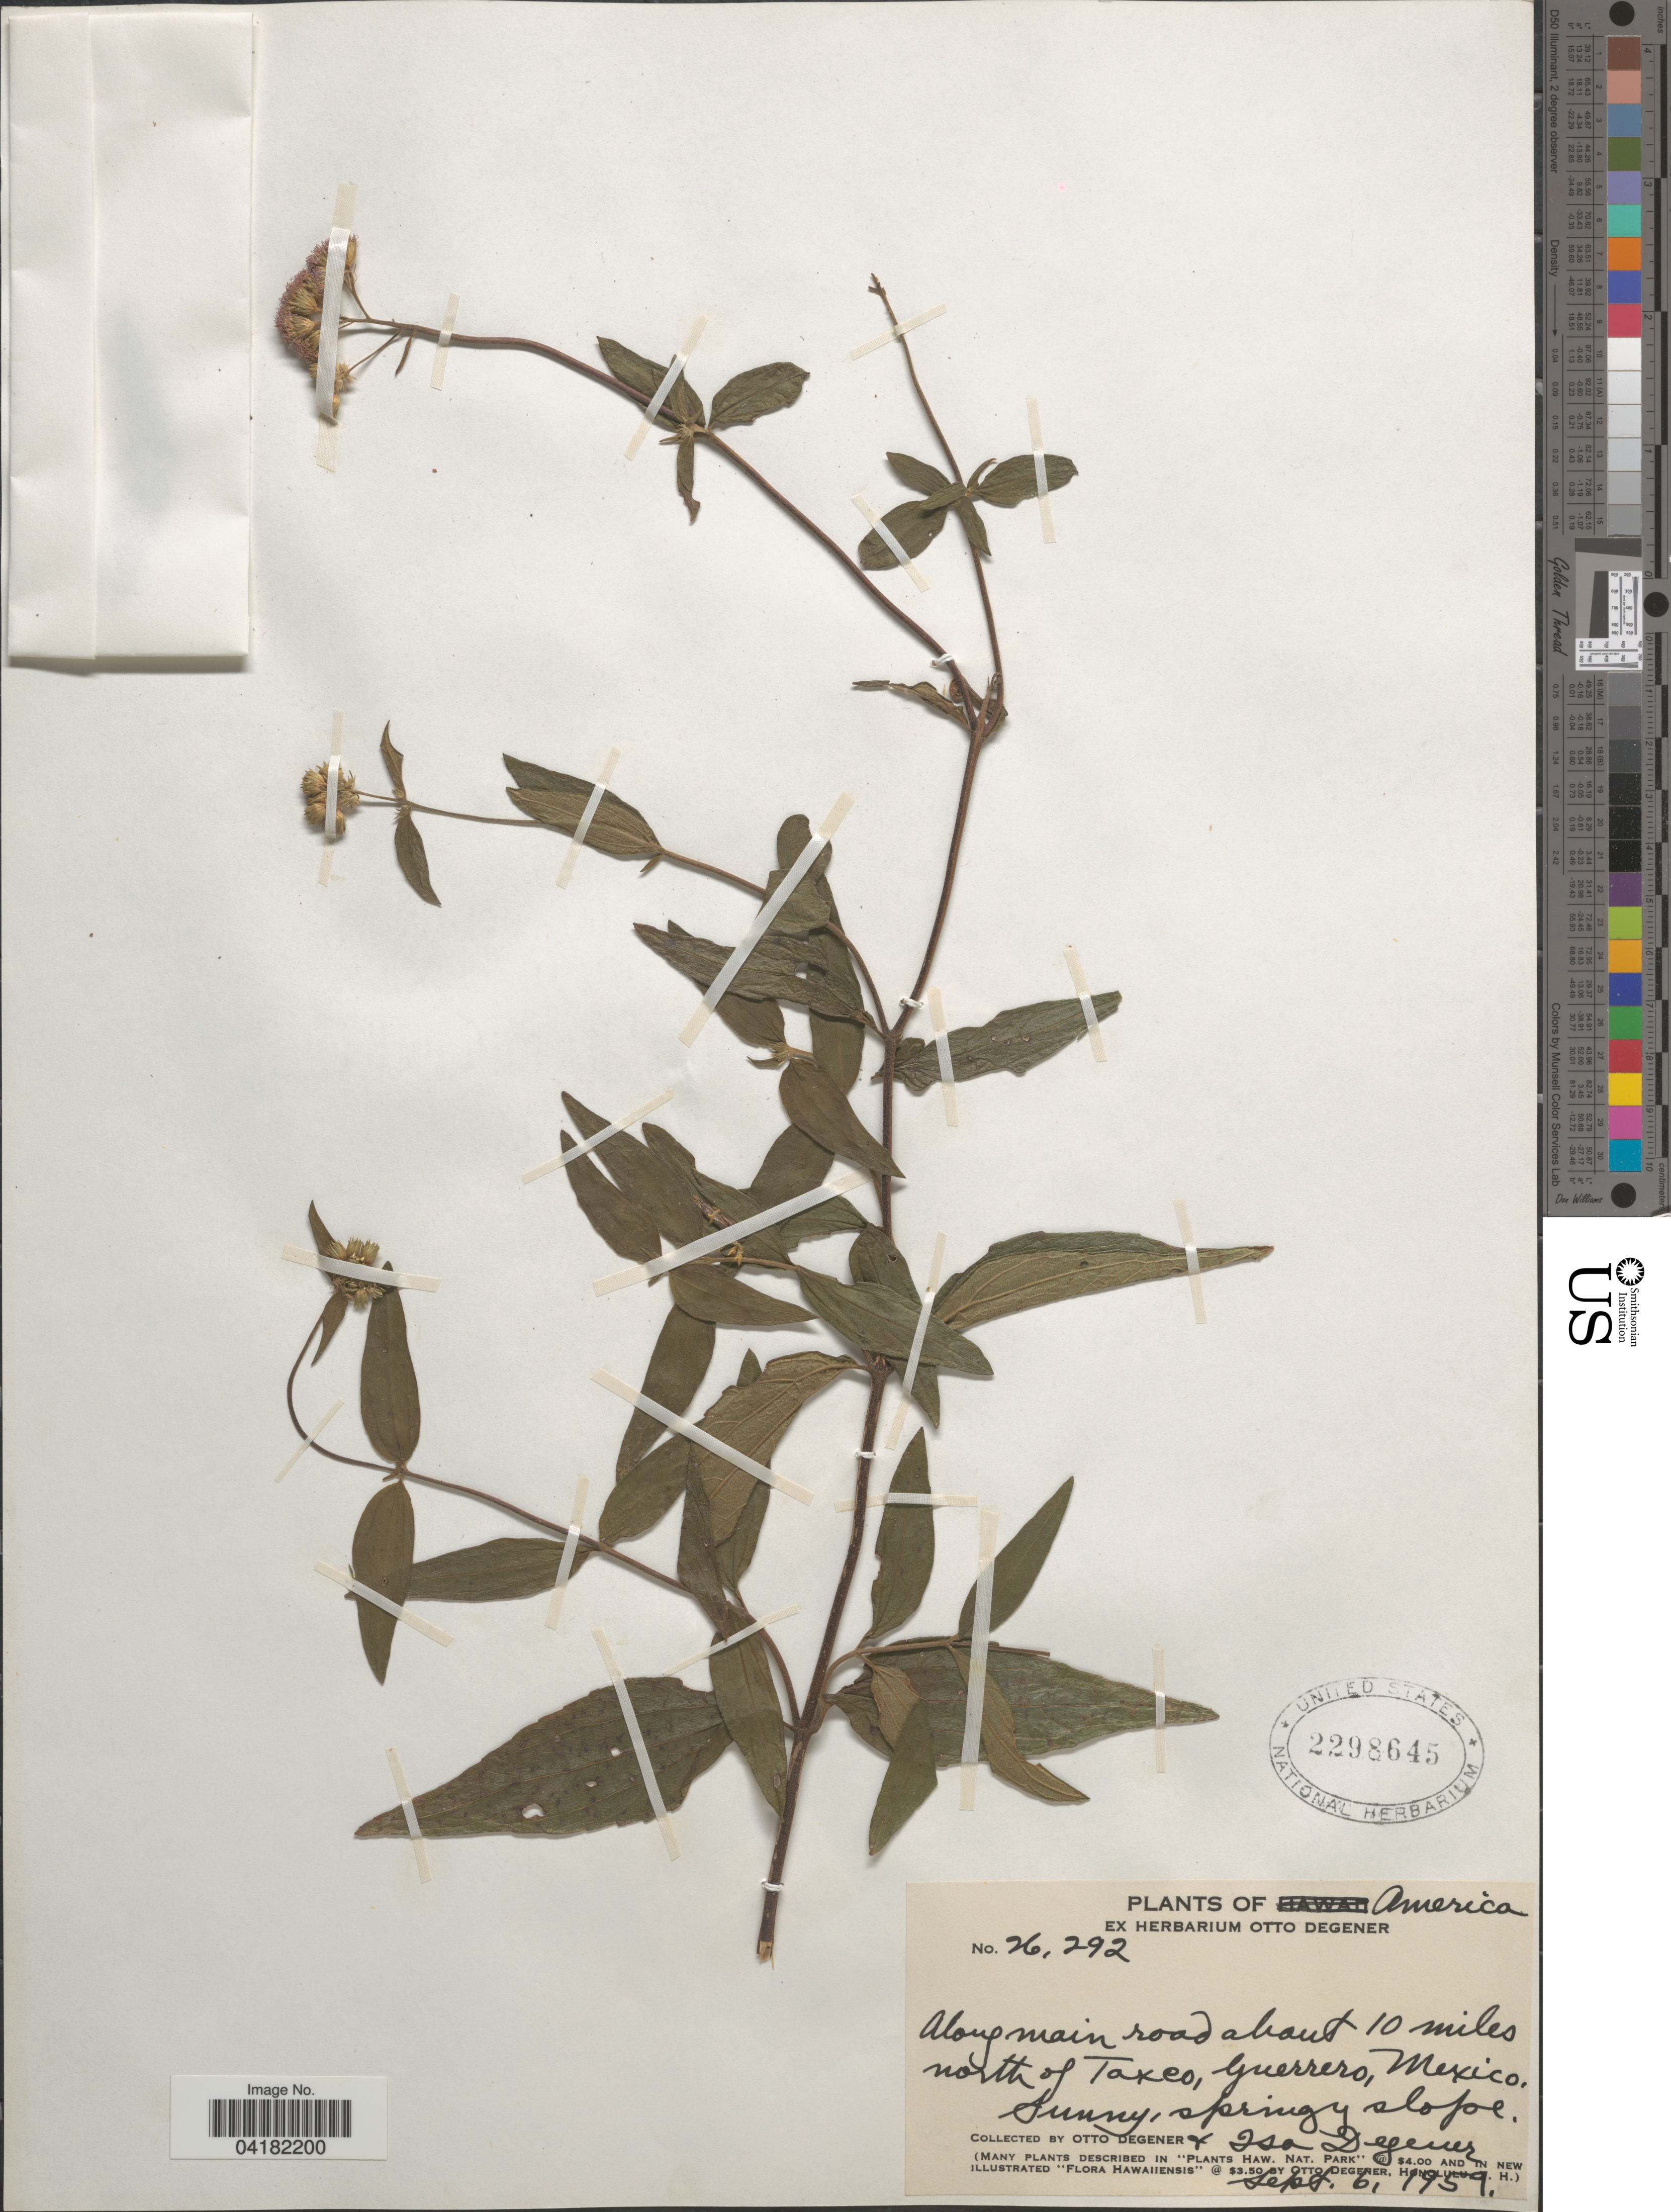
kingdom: Plantae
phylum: Tracheophyta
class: Magnoliopsida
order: Asterales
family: Asteraceae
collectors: O. Degener & O. Degener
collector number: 26292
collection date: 1959-09-06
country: Mexico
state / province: Guerrero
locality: Along main road about 10 miles north of Taxeo.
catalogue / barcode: US 2298645